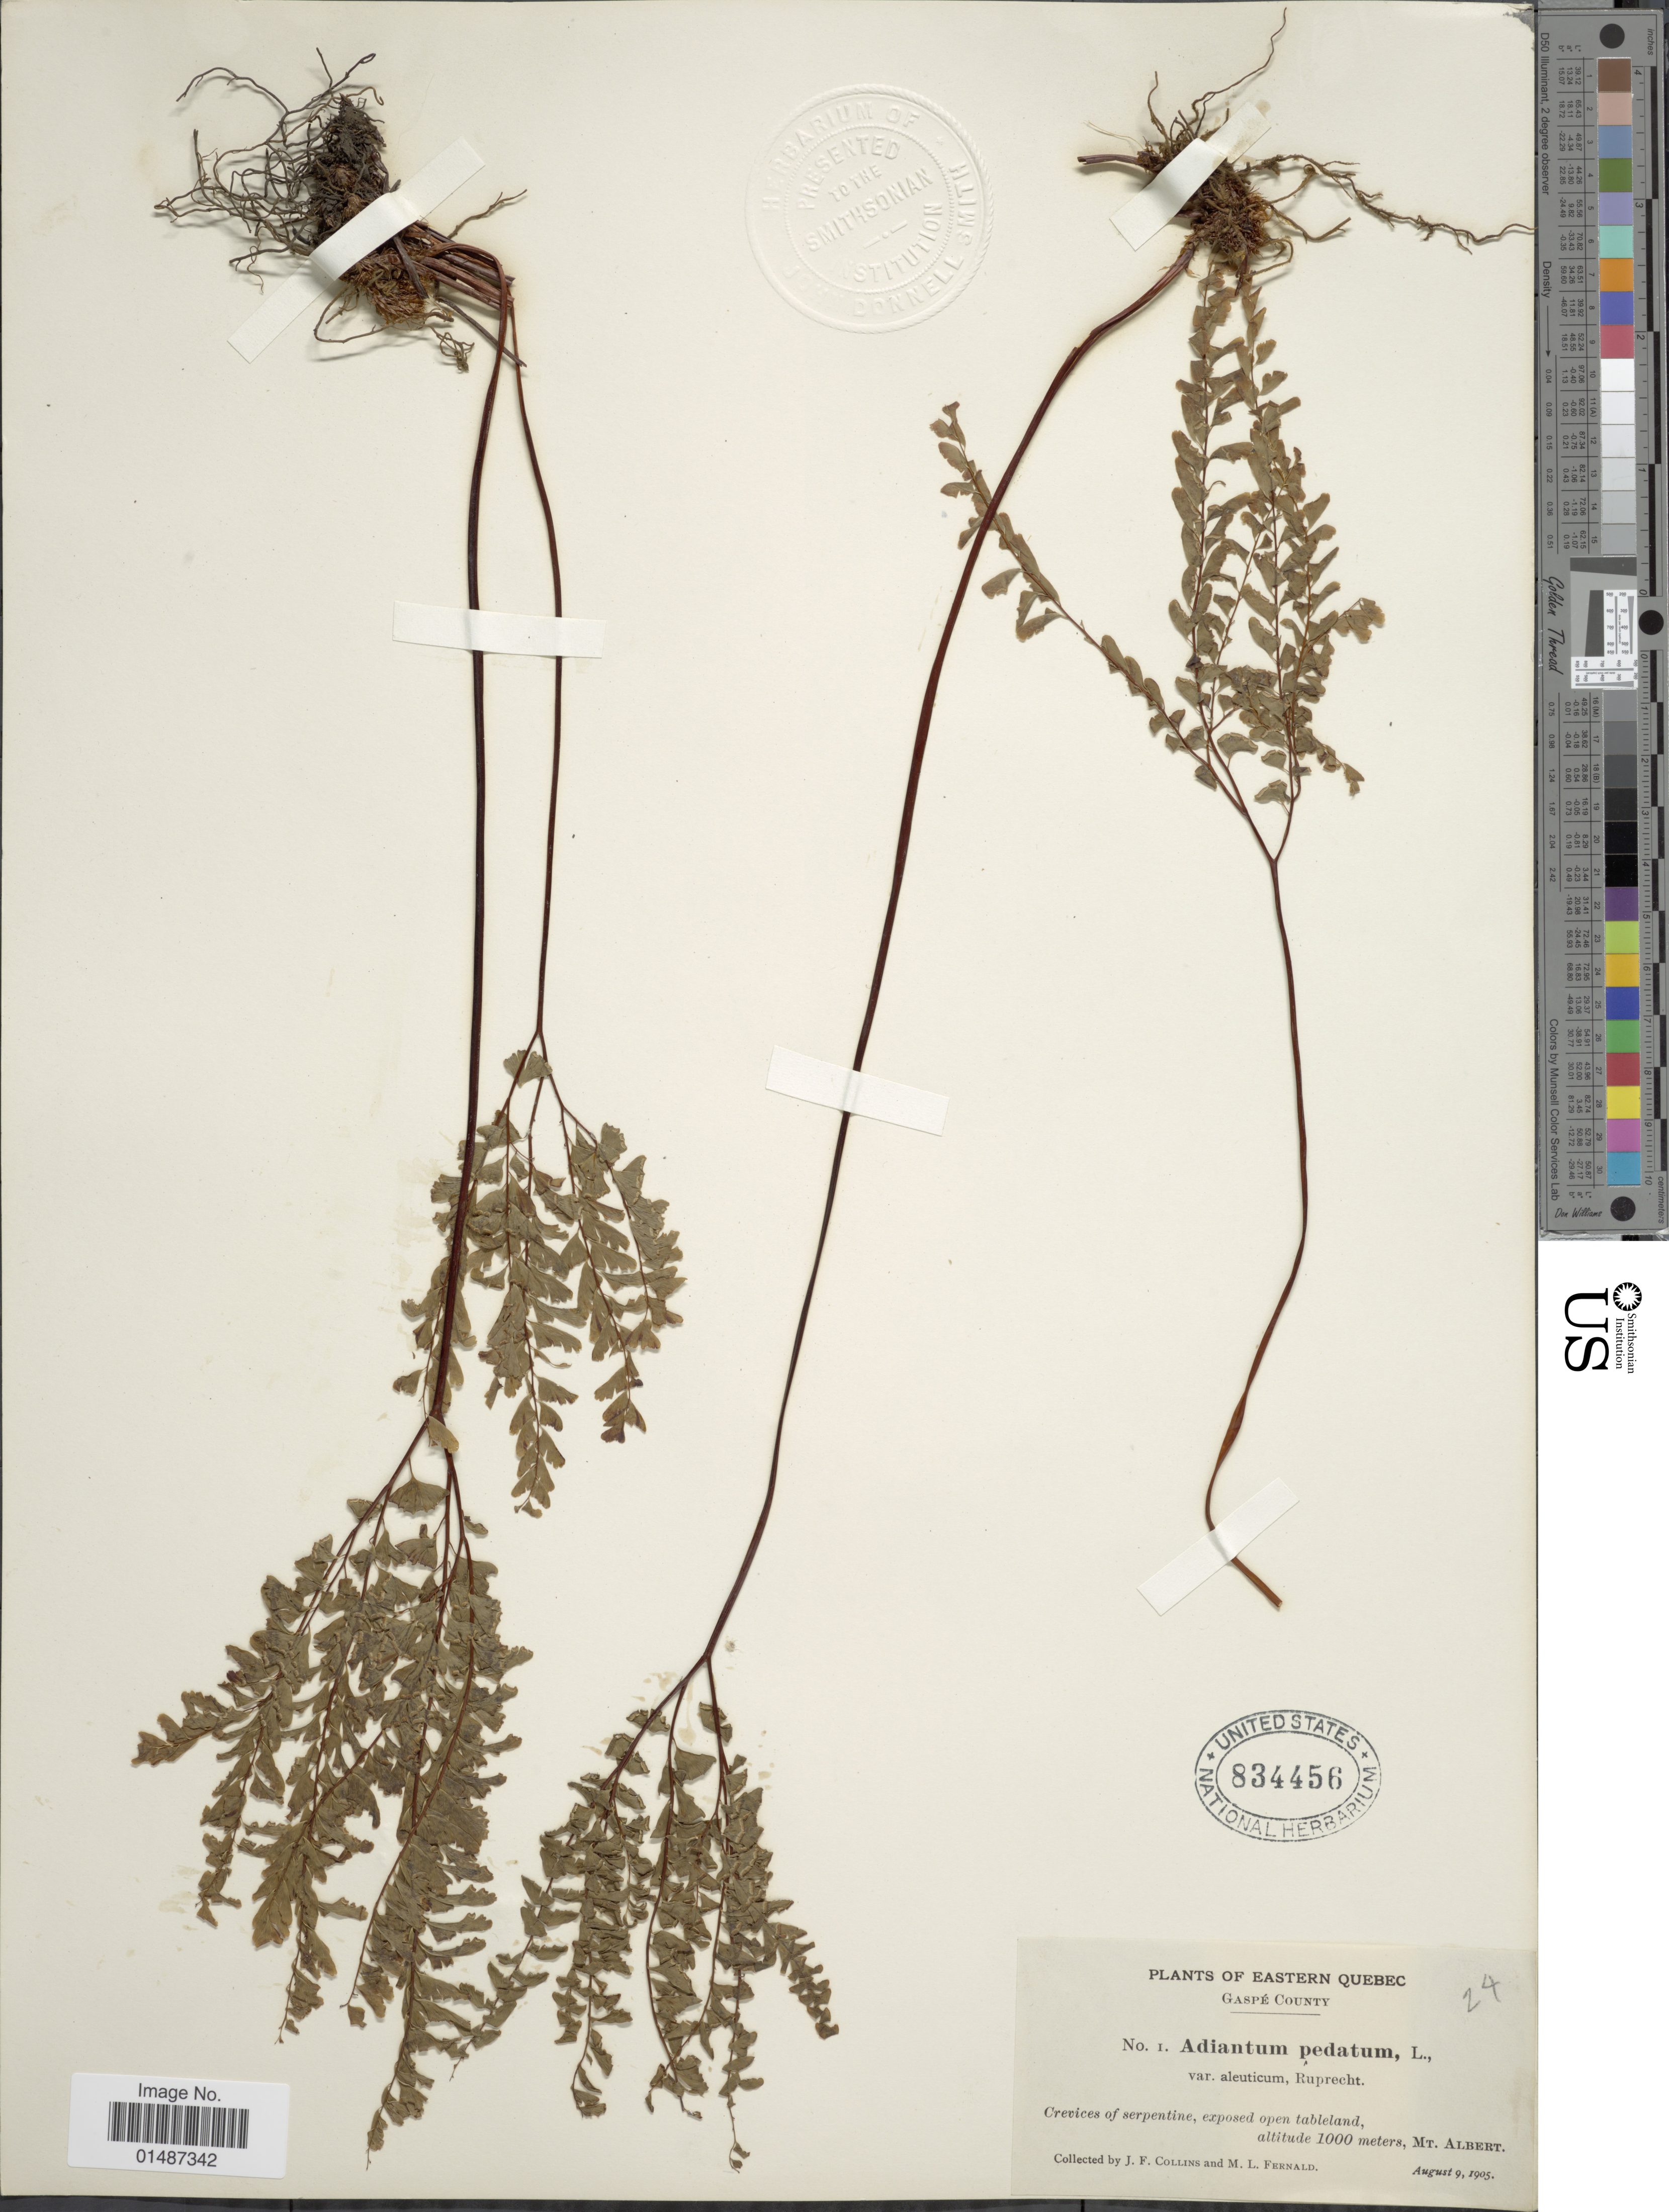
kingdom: Plantae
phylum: Tracheophyta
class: Polypodiopsida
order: Polypodiales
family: Pteridaceae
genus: Adiantum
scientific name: Adiantum pedatum subsp. calderi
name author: Cody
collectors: J. Collins & M. L. Fernald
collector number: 1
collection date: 1905-08-09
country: Canada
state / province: Quebec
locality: Eastern Quebec. Gaspé County. Crevices of serpentine, exposed open tableland, Mt. Albert.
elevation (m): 1000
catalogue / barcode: US 834456